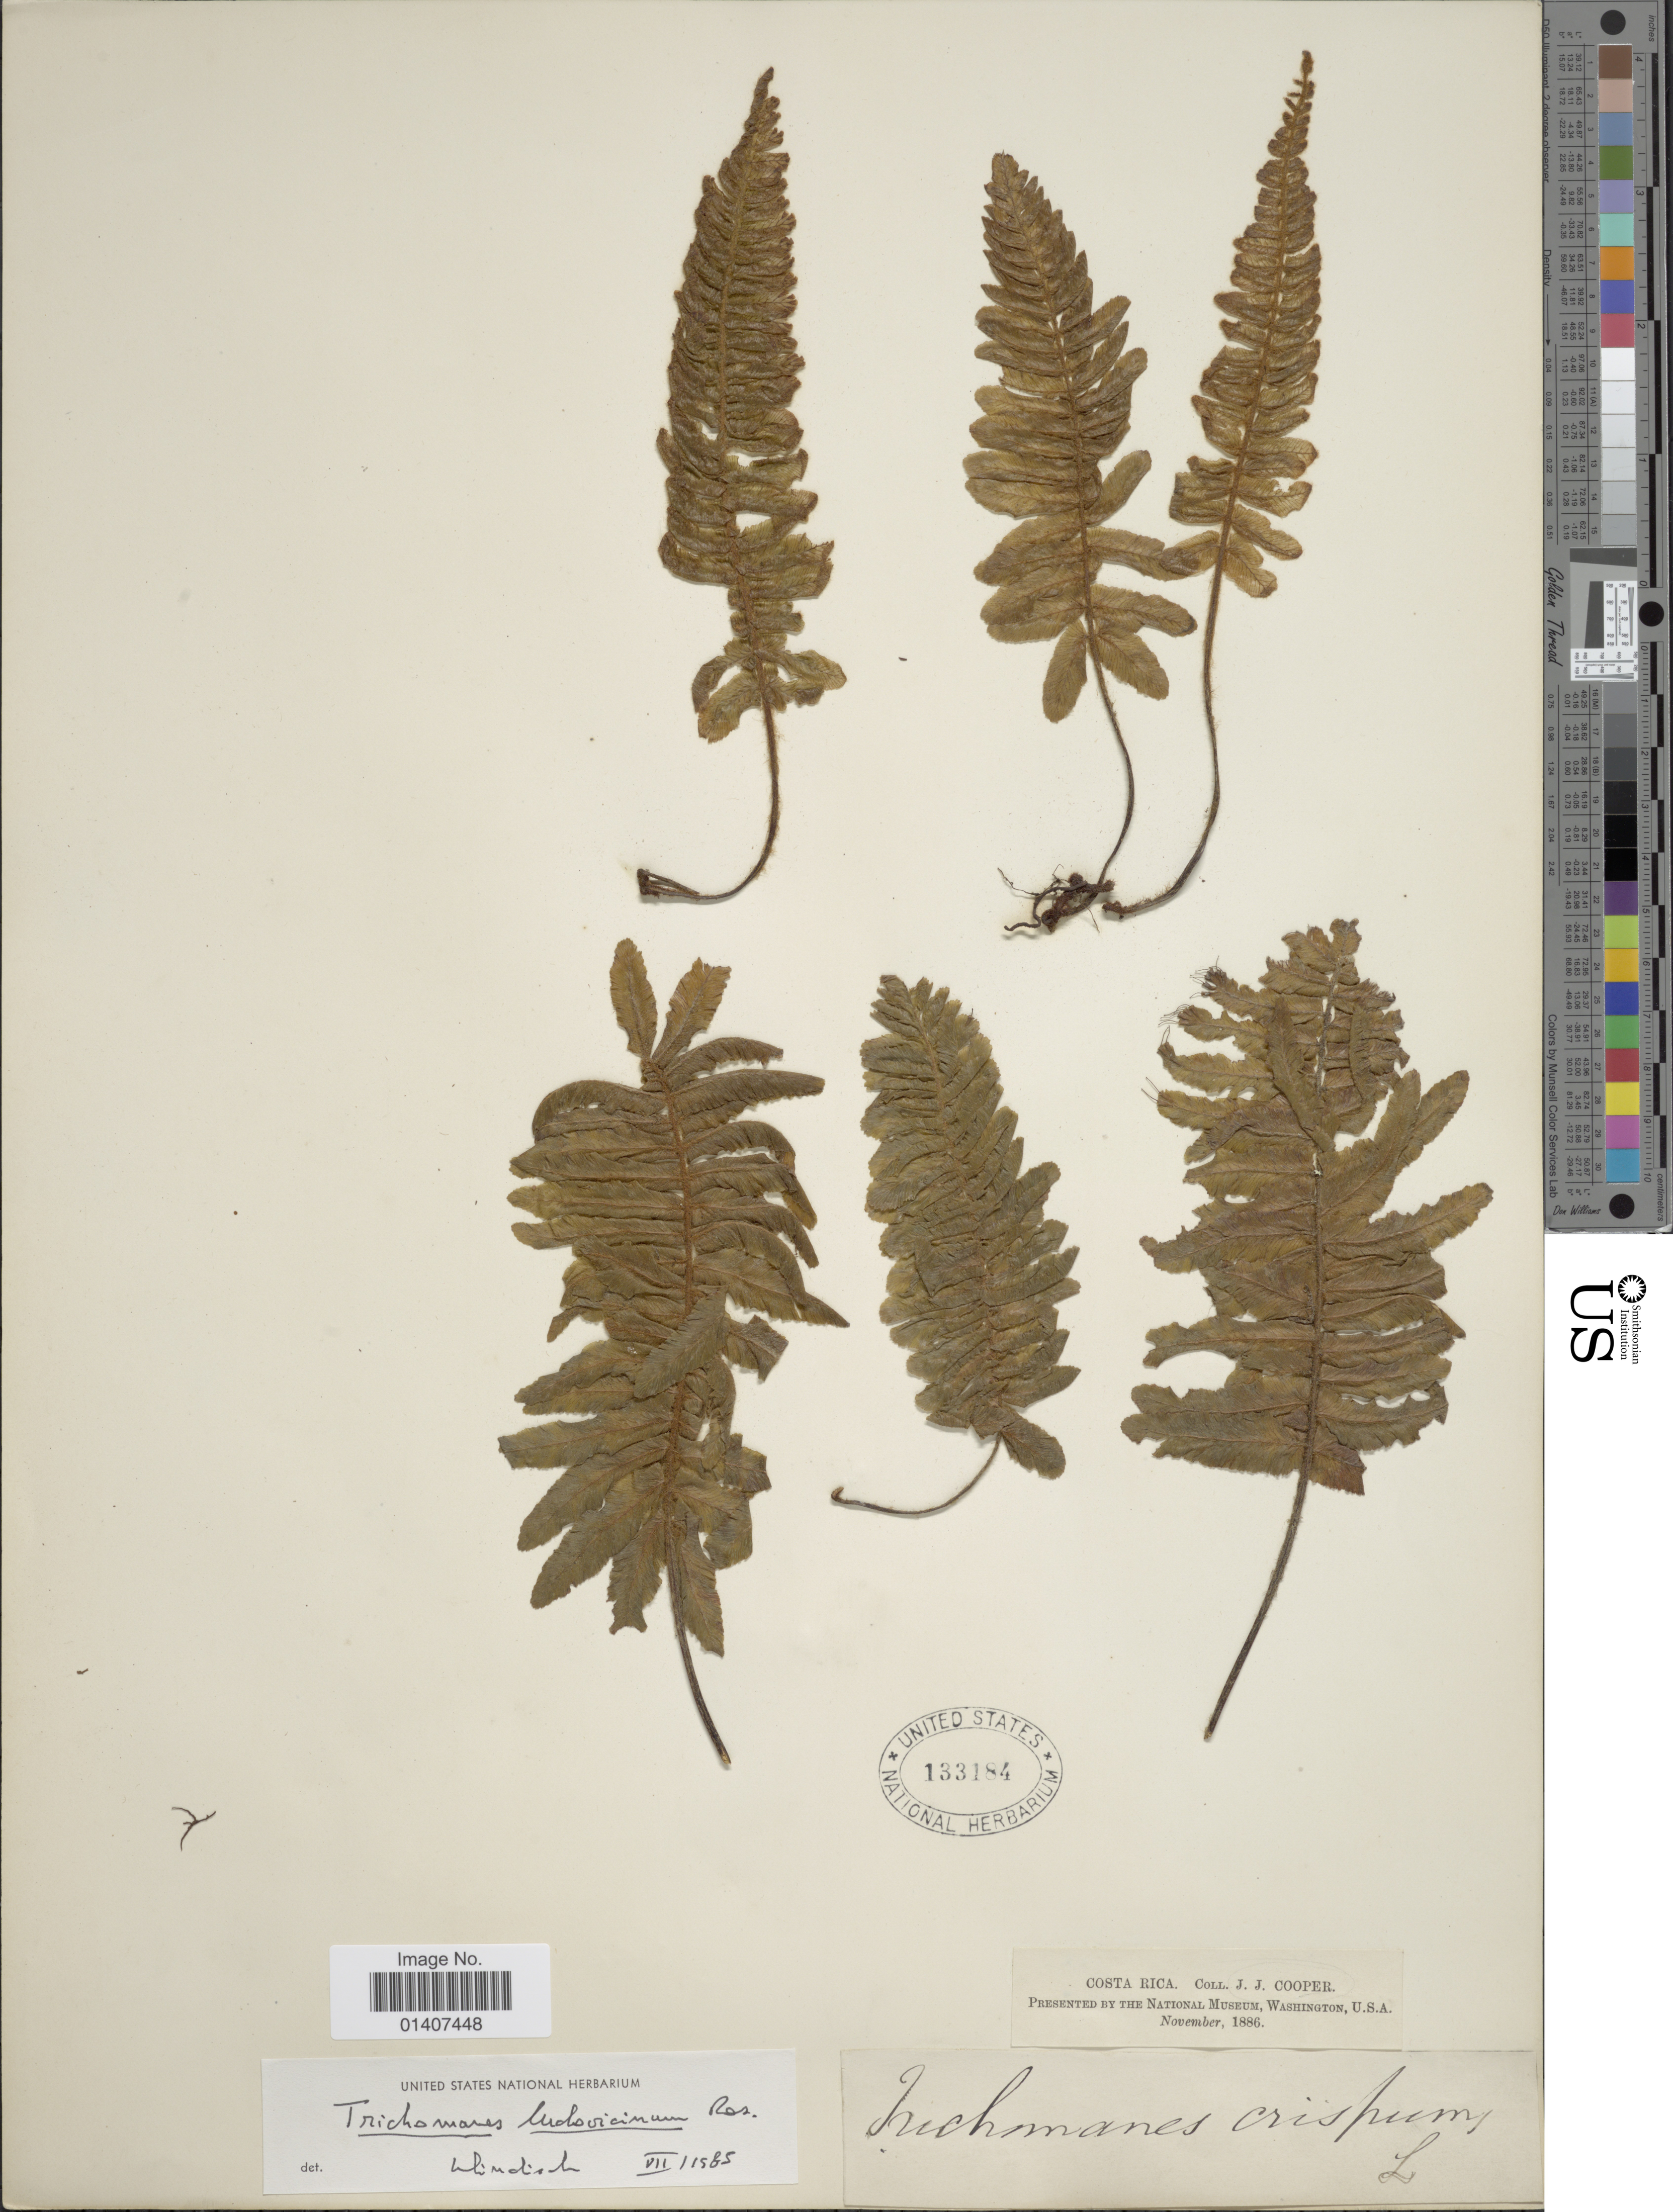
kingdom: Plantae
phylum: Tracheophyta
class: Polypodiopsida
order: Hymenophyllales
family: Hymenophyllaceae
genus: Trichomanes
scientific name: Trichomanes ludovicinum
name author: Rosenst.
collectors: J. J. Cooper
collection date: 1886-11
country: Costa Rica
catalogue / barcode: US 133184